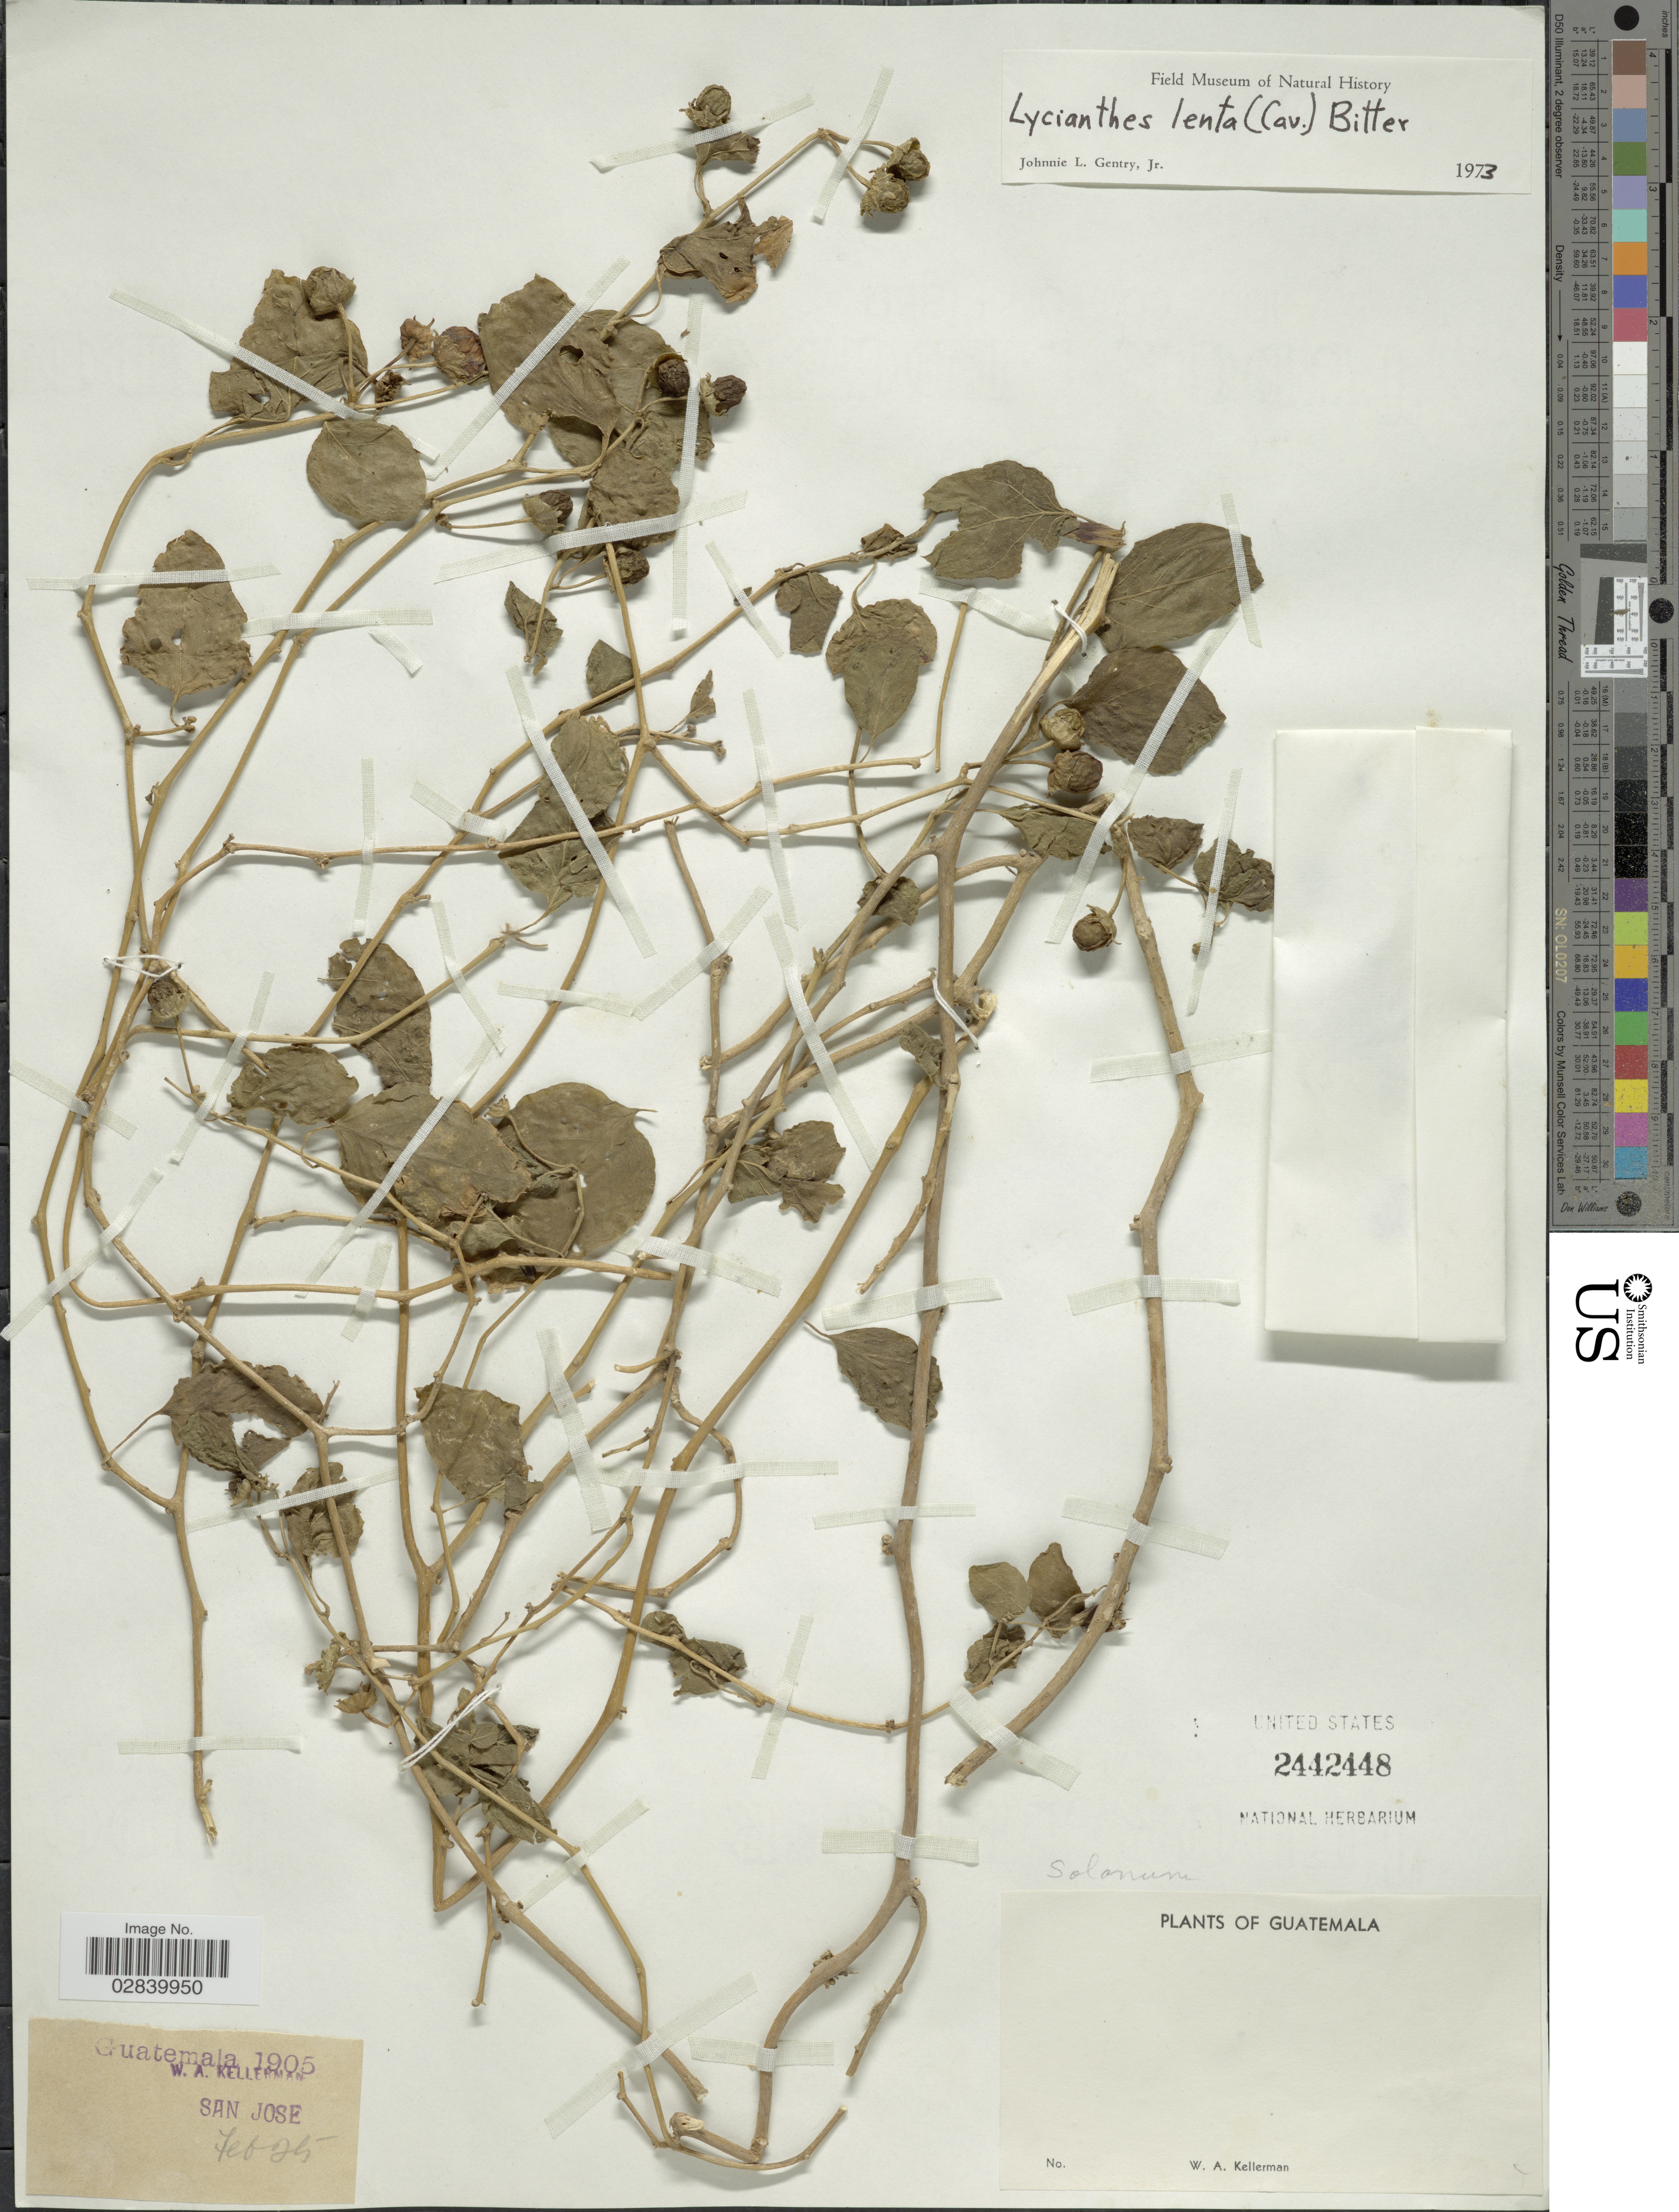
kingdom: Plantae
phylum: Tracheophyta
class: Magnoliopsida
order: Solanales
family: Solanaceae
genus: Lycianthes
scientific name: Lycianthes lenta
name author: (Cav.) Bitter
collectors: W. Kellerman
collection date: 1905-02-25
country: Guatemala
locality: San Jose.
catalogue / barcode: US 2442448